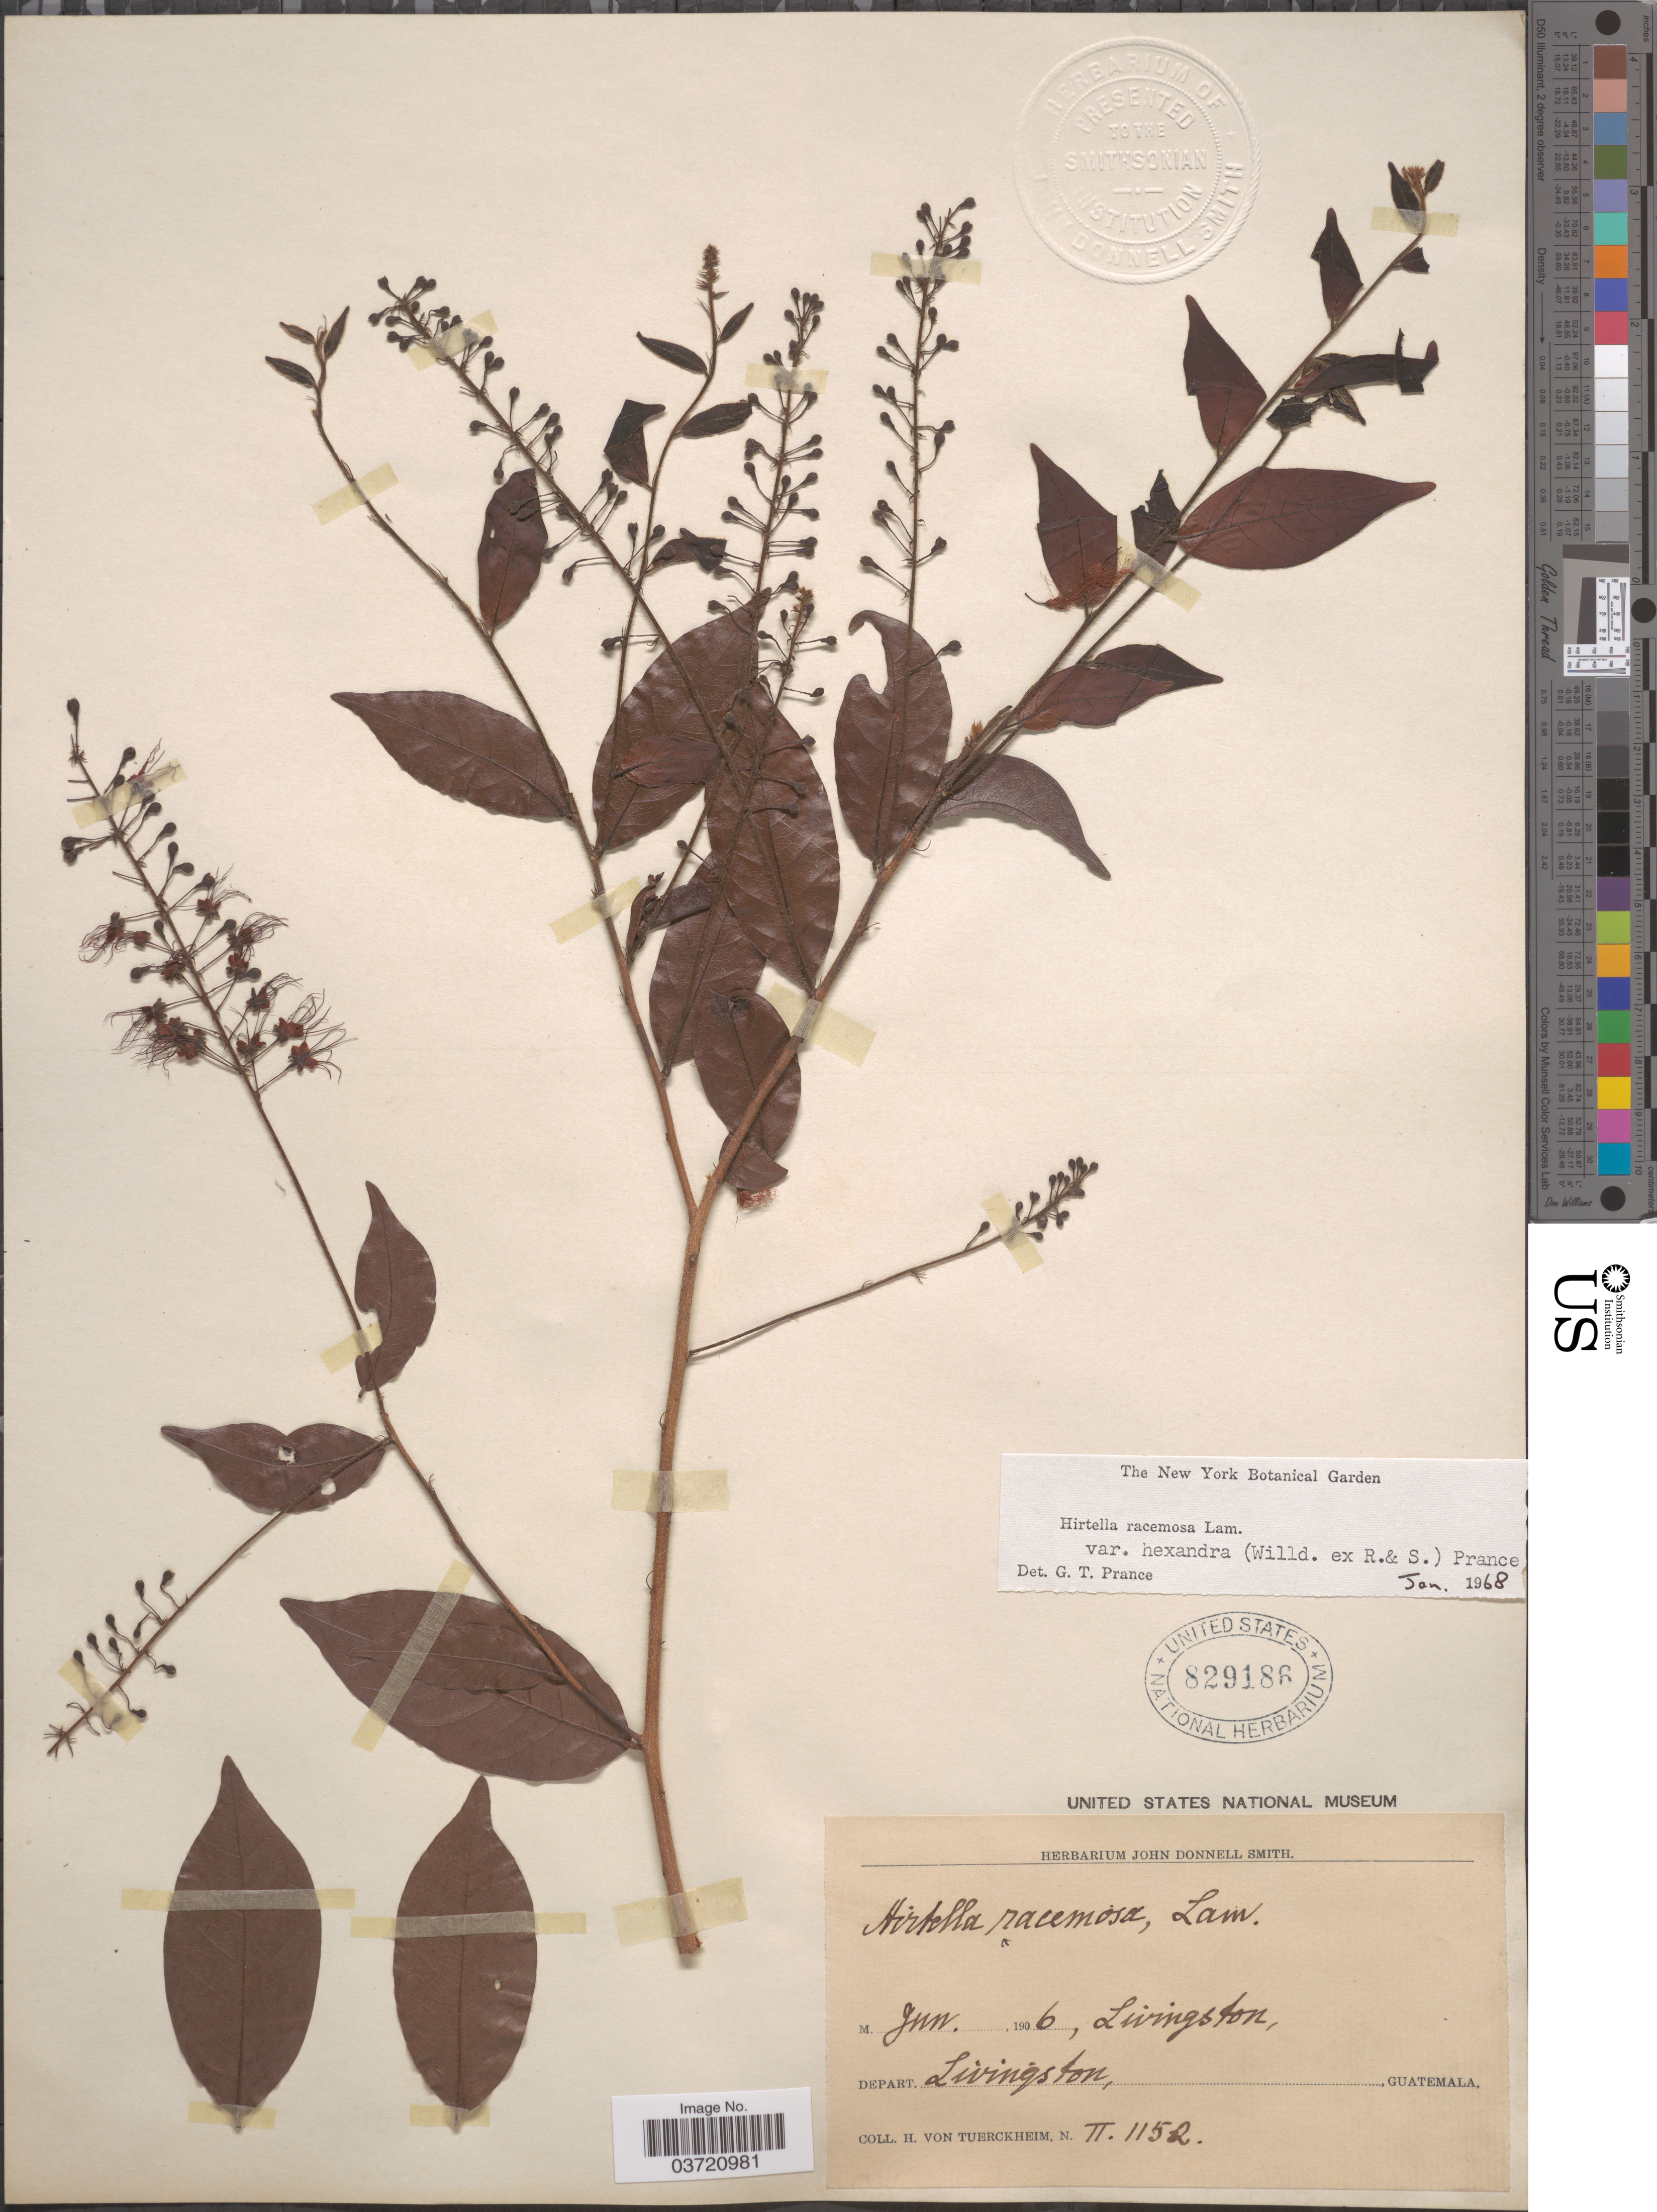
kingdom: Plantae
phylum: Tracheophyta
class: Magnoliopsida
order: Malpighiales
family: Chrysobalanaceae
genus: Hirtella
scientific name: Hirtella racemosa var. hexandra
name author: (Willd. ex Roem. & Schult.) Prance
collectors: H. von Türckheim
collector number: II1152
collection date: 1906-06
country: Guatemala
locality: Livingston, Depart. Livingston.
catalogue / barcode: US 829186